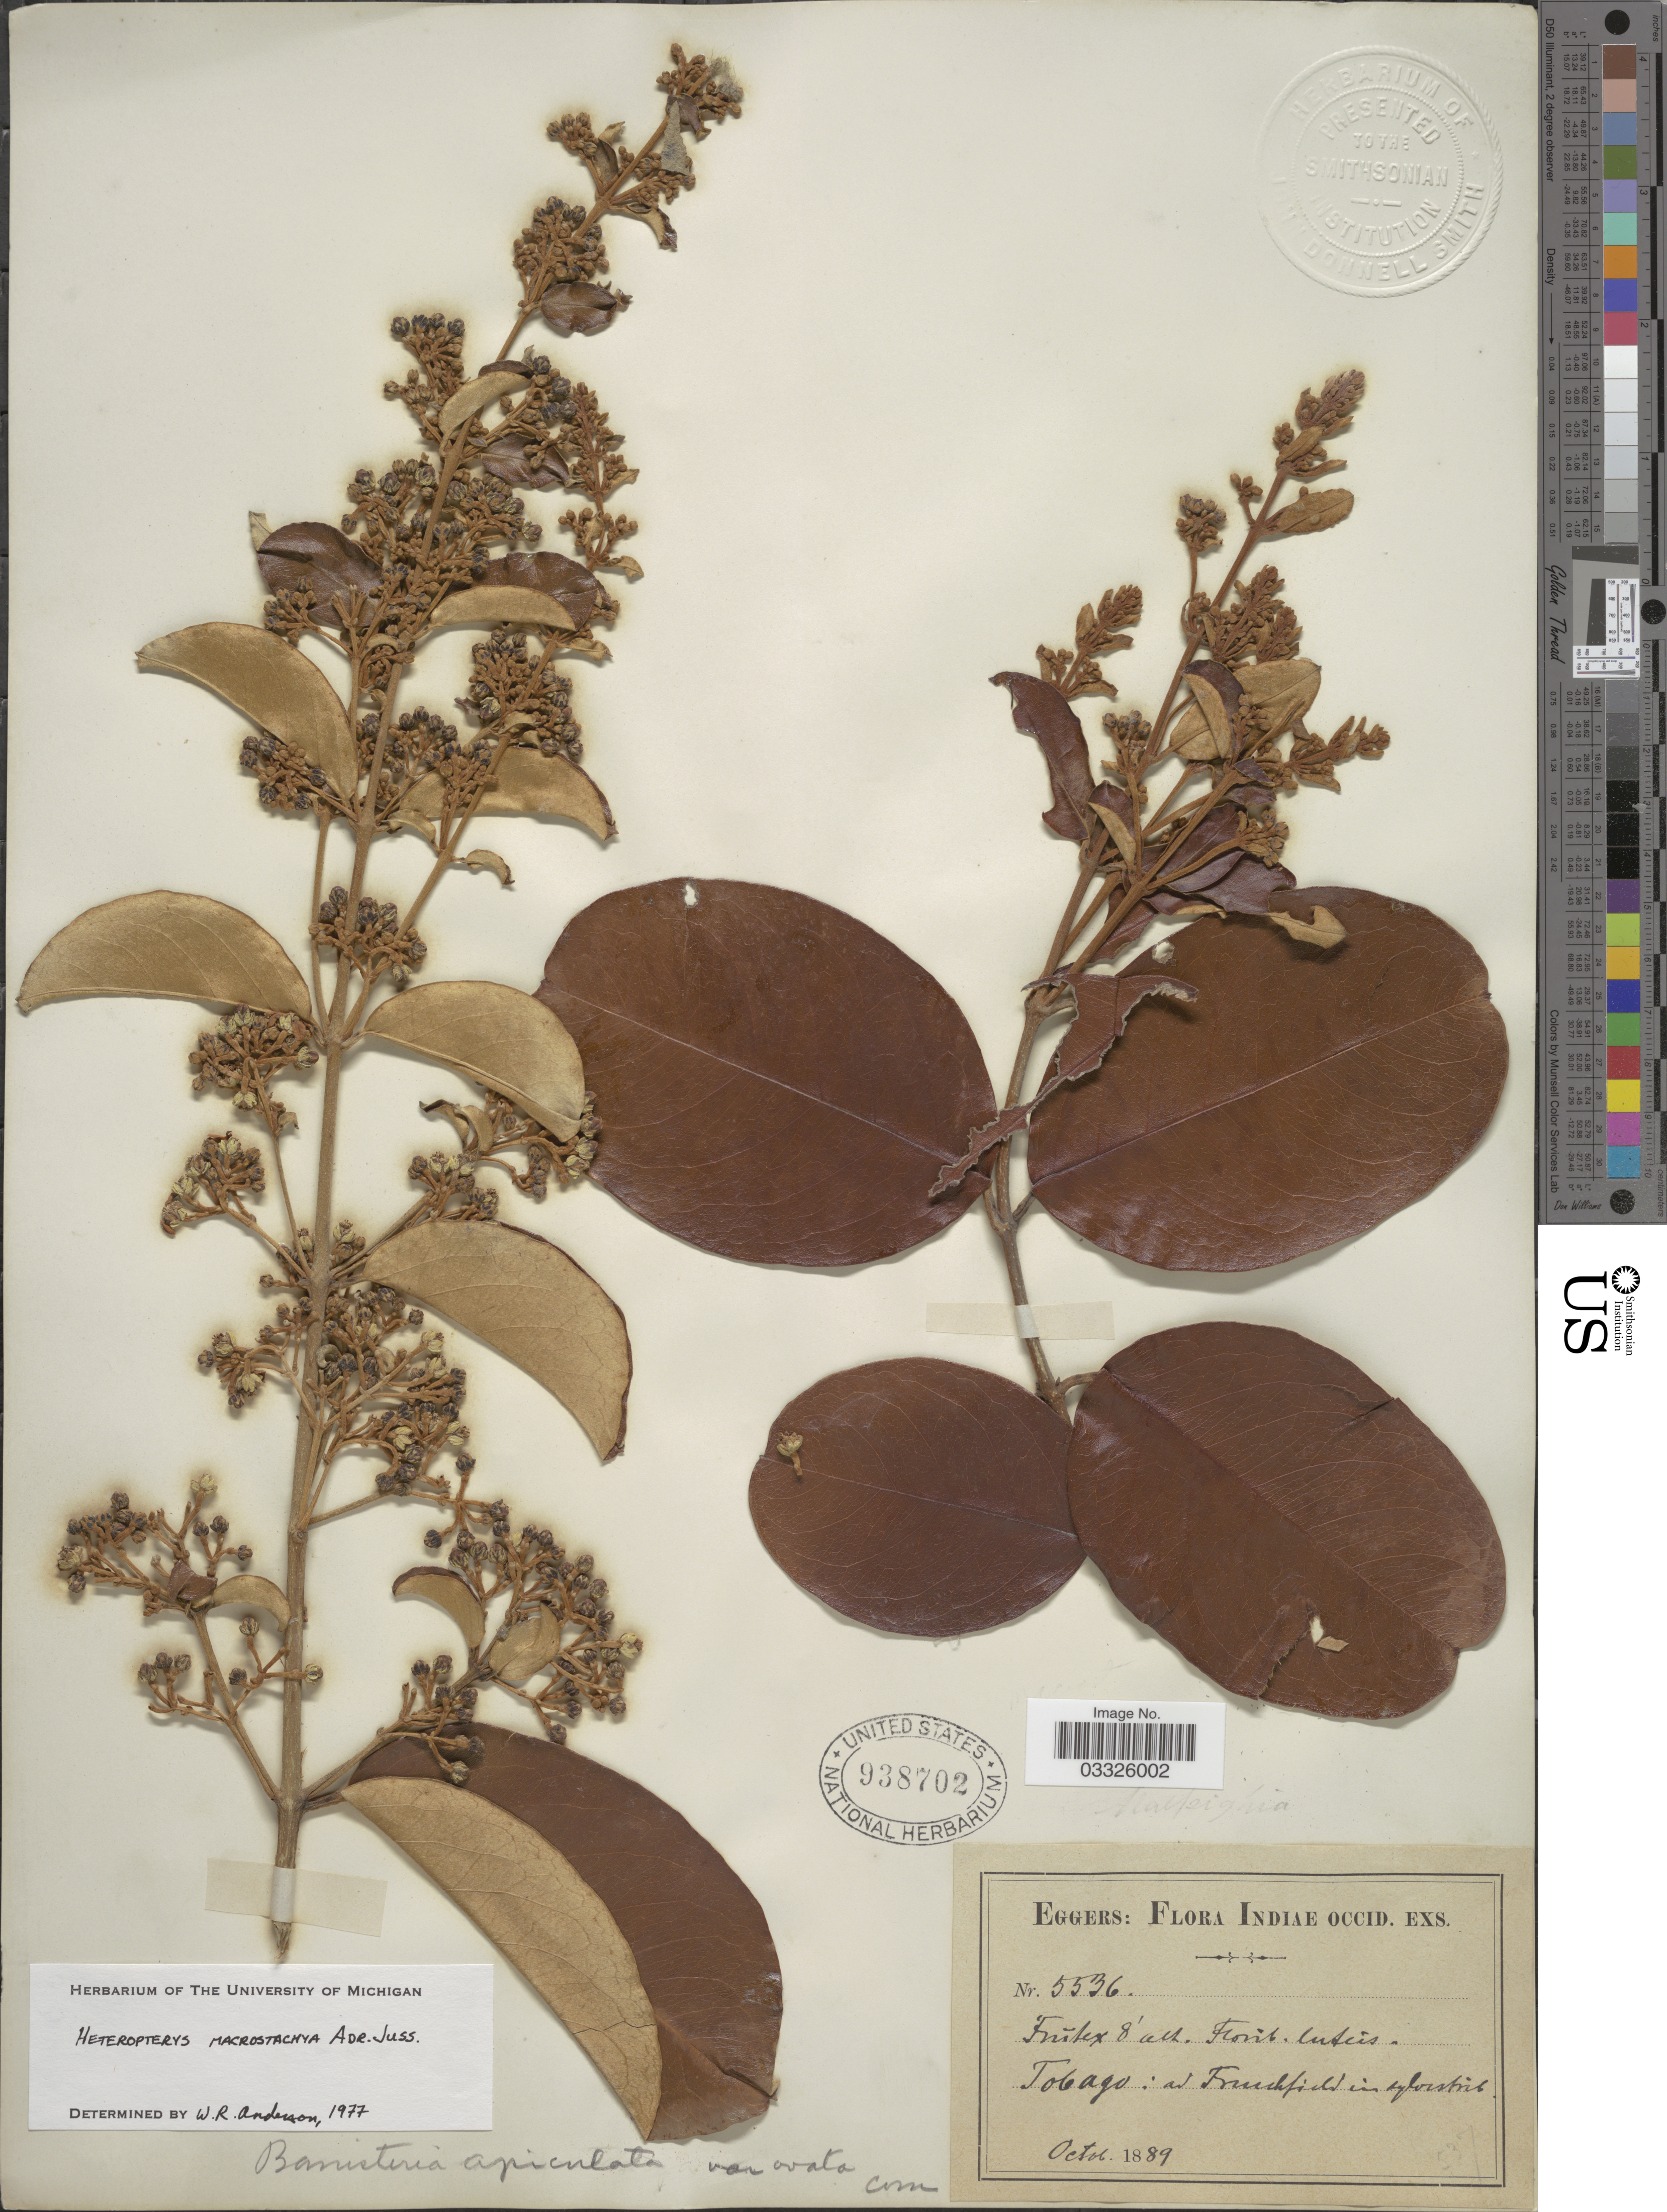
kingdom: Plantae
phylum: Tracheophyta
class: Magnoliopsida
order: Malpighiales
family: Malpighiaceae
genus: Heteropterys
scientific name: Heteropterys macrostachya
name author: A. Juss.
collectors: -. Eggers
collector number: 5536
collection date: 1889-10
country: Trinidad and Tobago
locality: Indiae Occid. Tobago: ad Fruchfield.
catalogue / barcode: US 938702